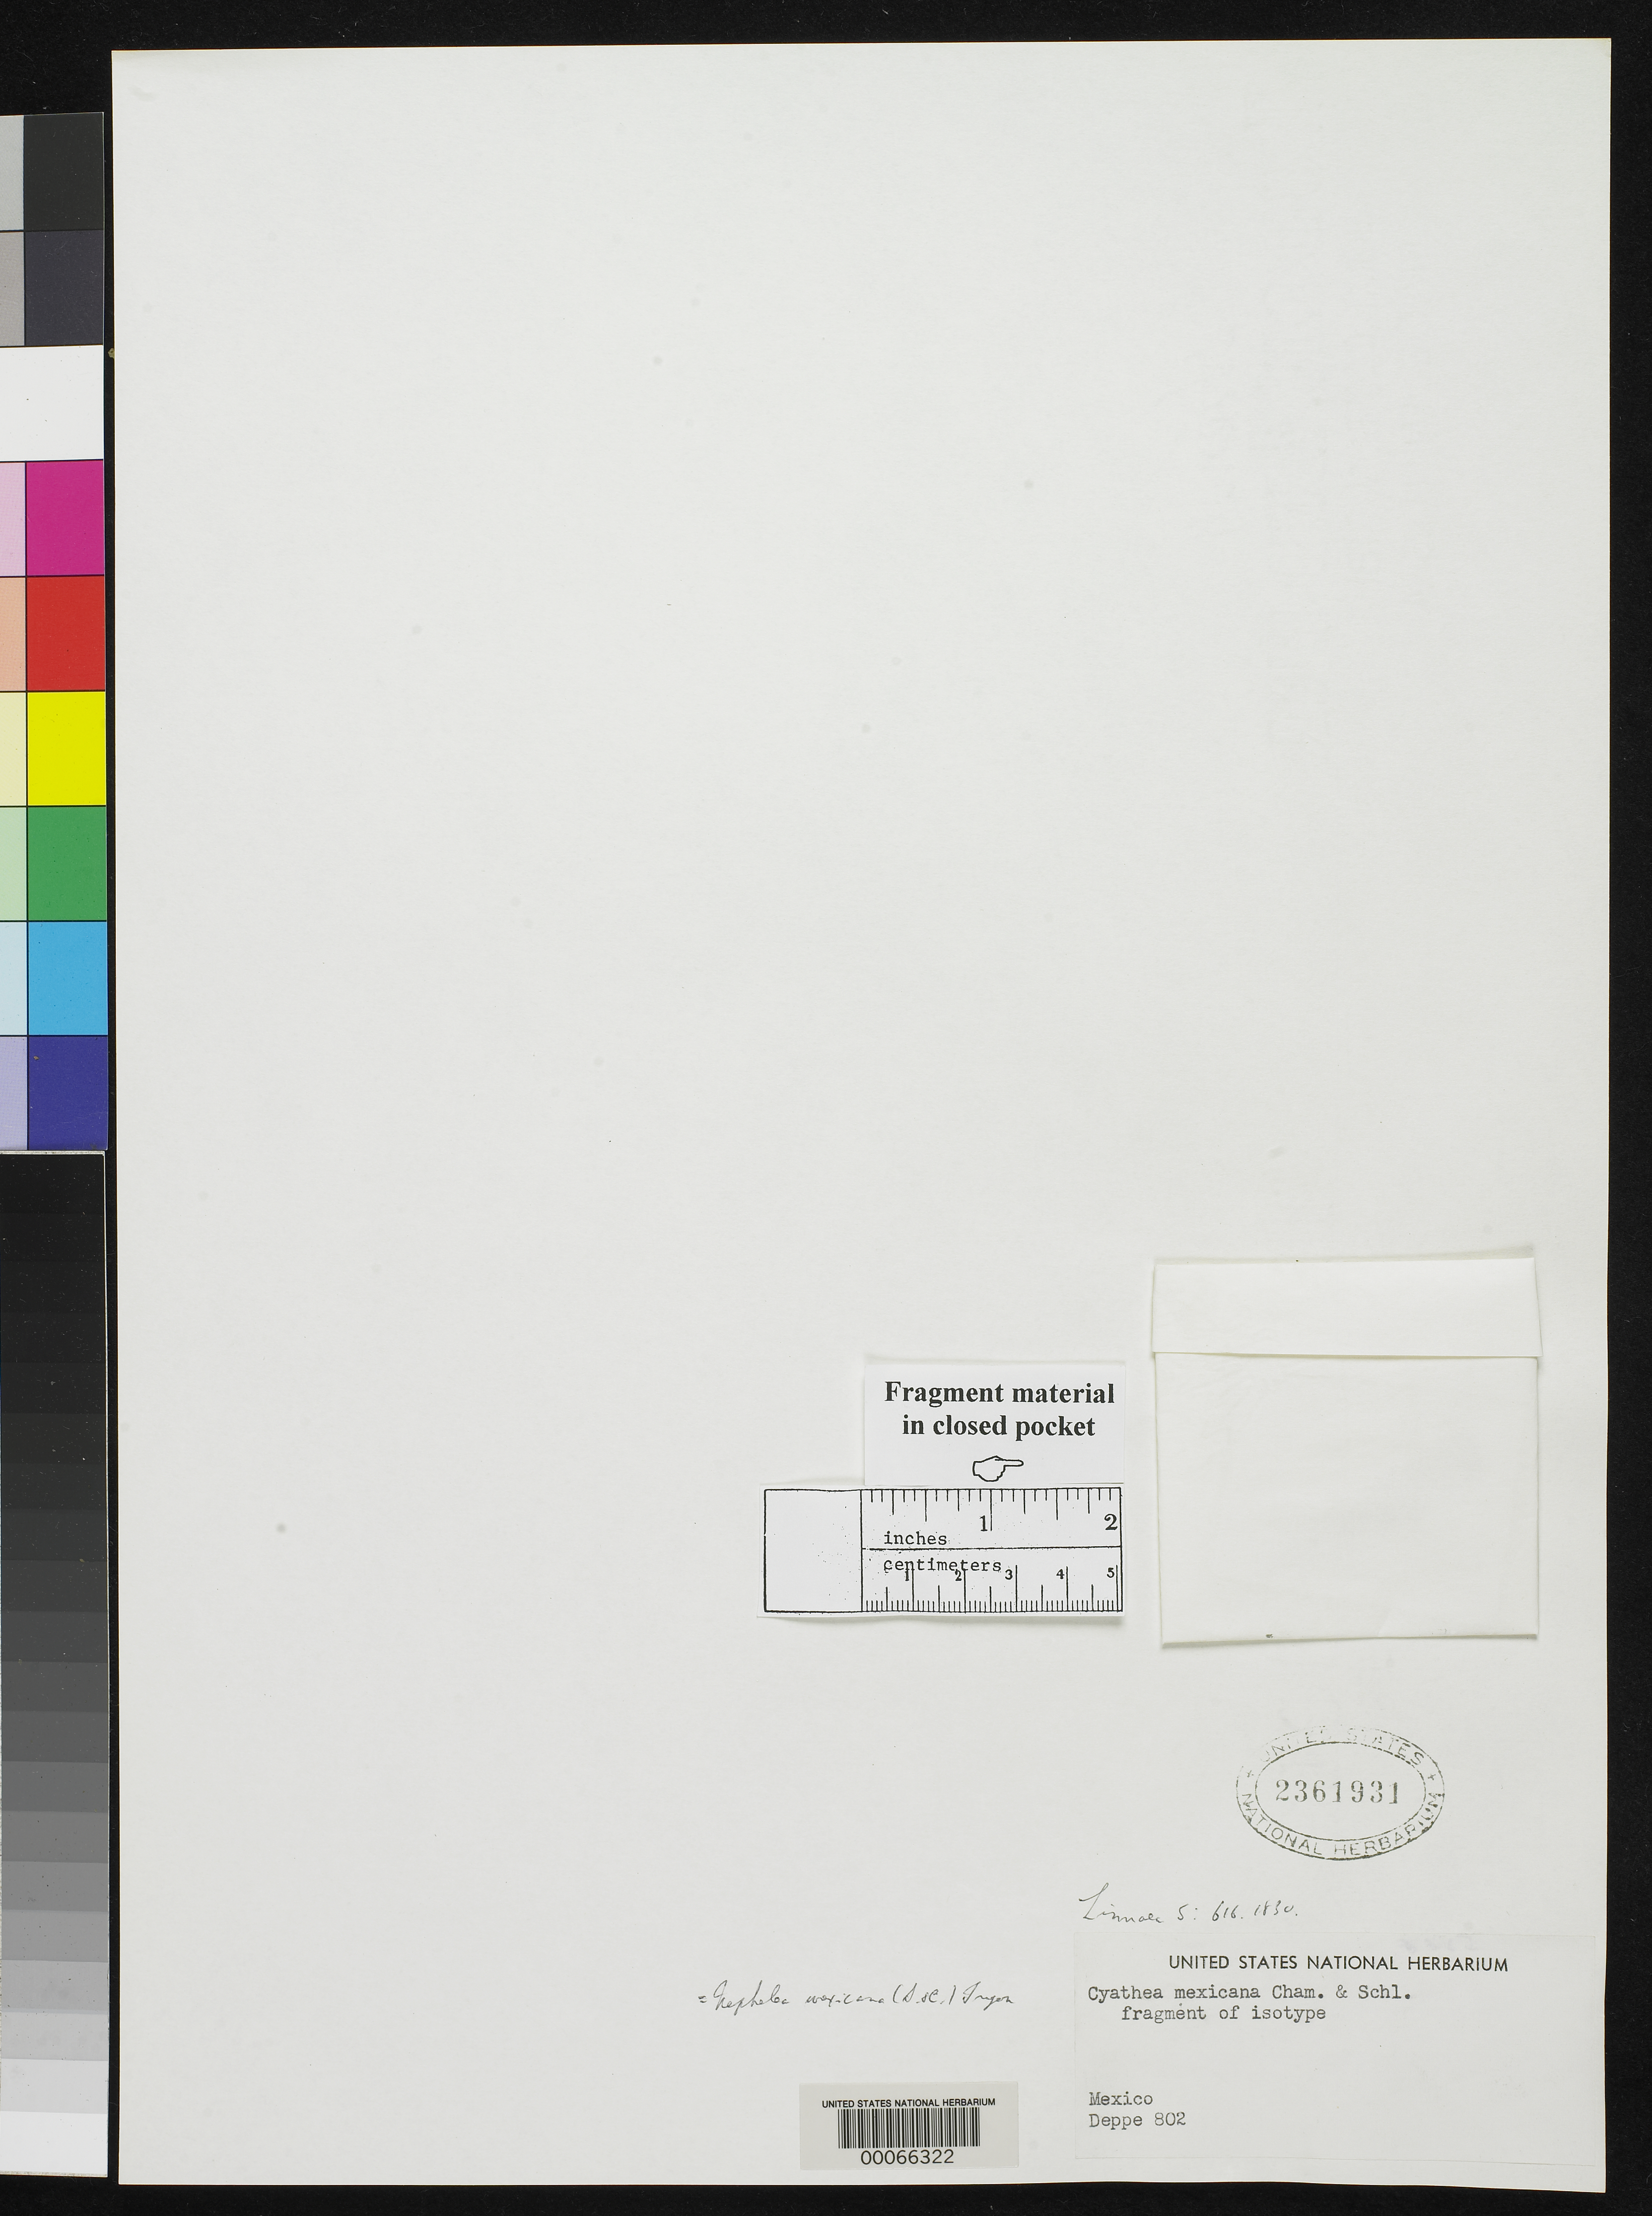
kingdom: Plantae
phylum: Tracheophyta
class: Polypodiopsida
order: Cyatheales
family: Cyatheaceae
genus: Cyathea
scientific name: Cyathea mexicana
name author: Schltdl. & Cham.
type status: Isotype Fragment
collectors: F. Deppe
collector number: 802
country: Mexico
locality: E of Monserrat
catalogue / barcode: US 2361931